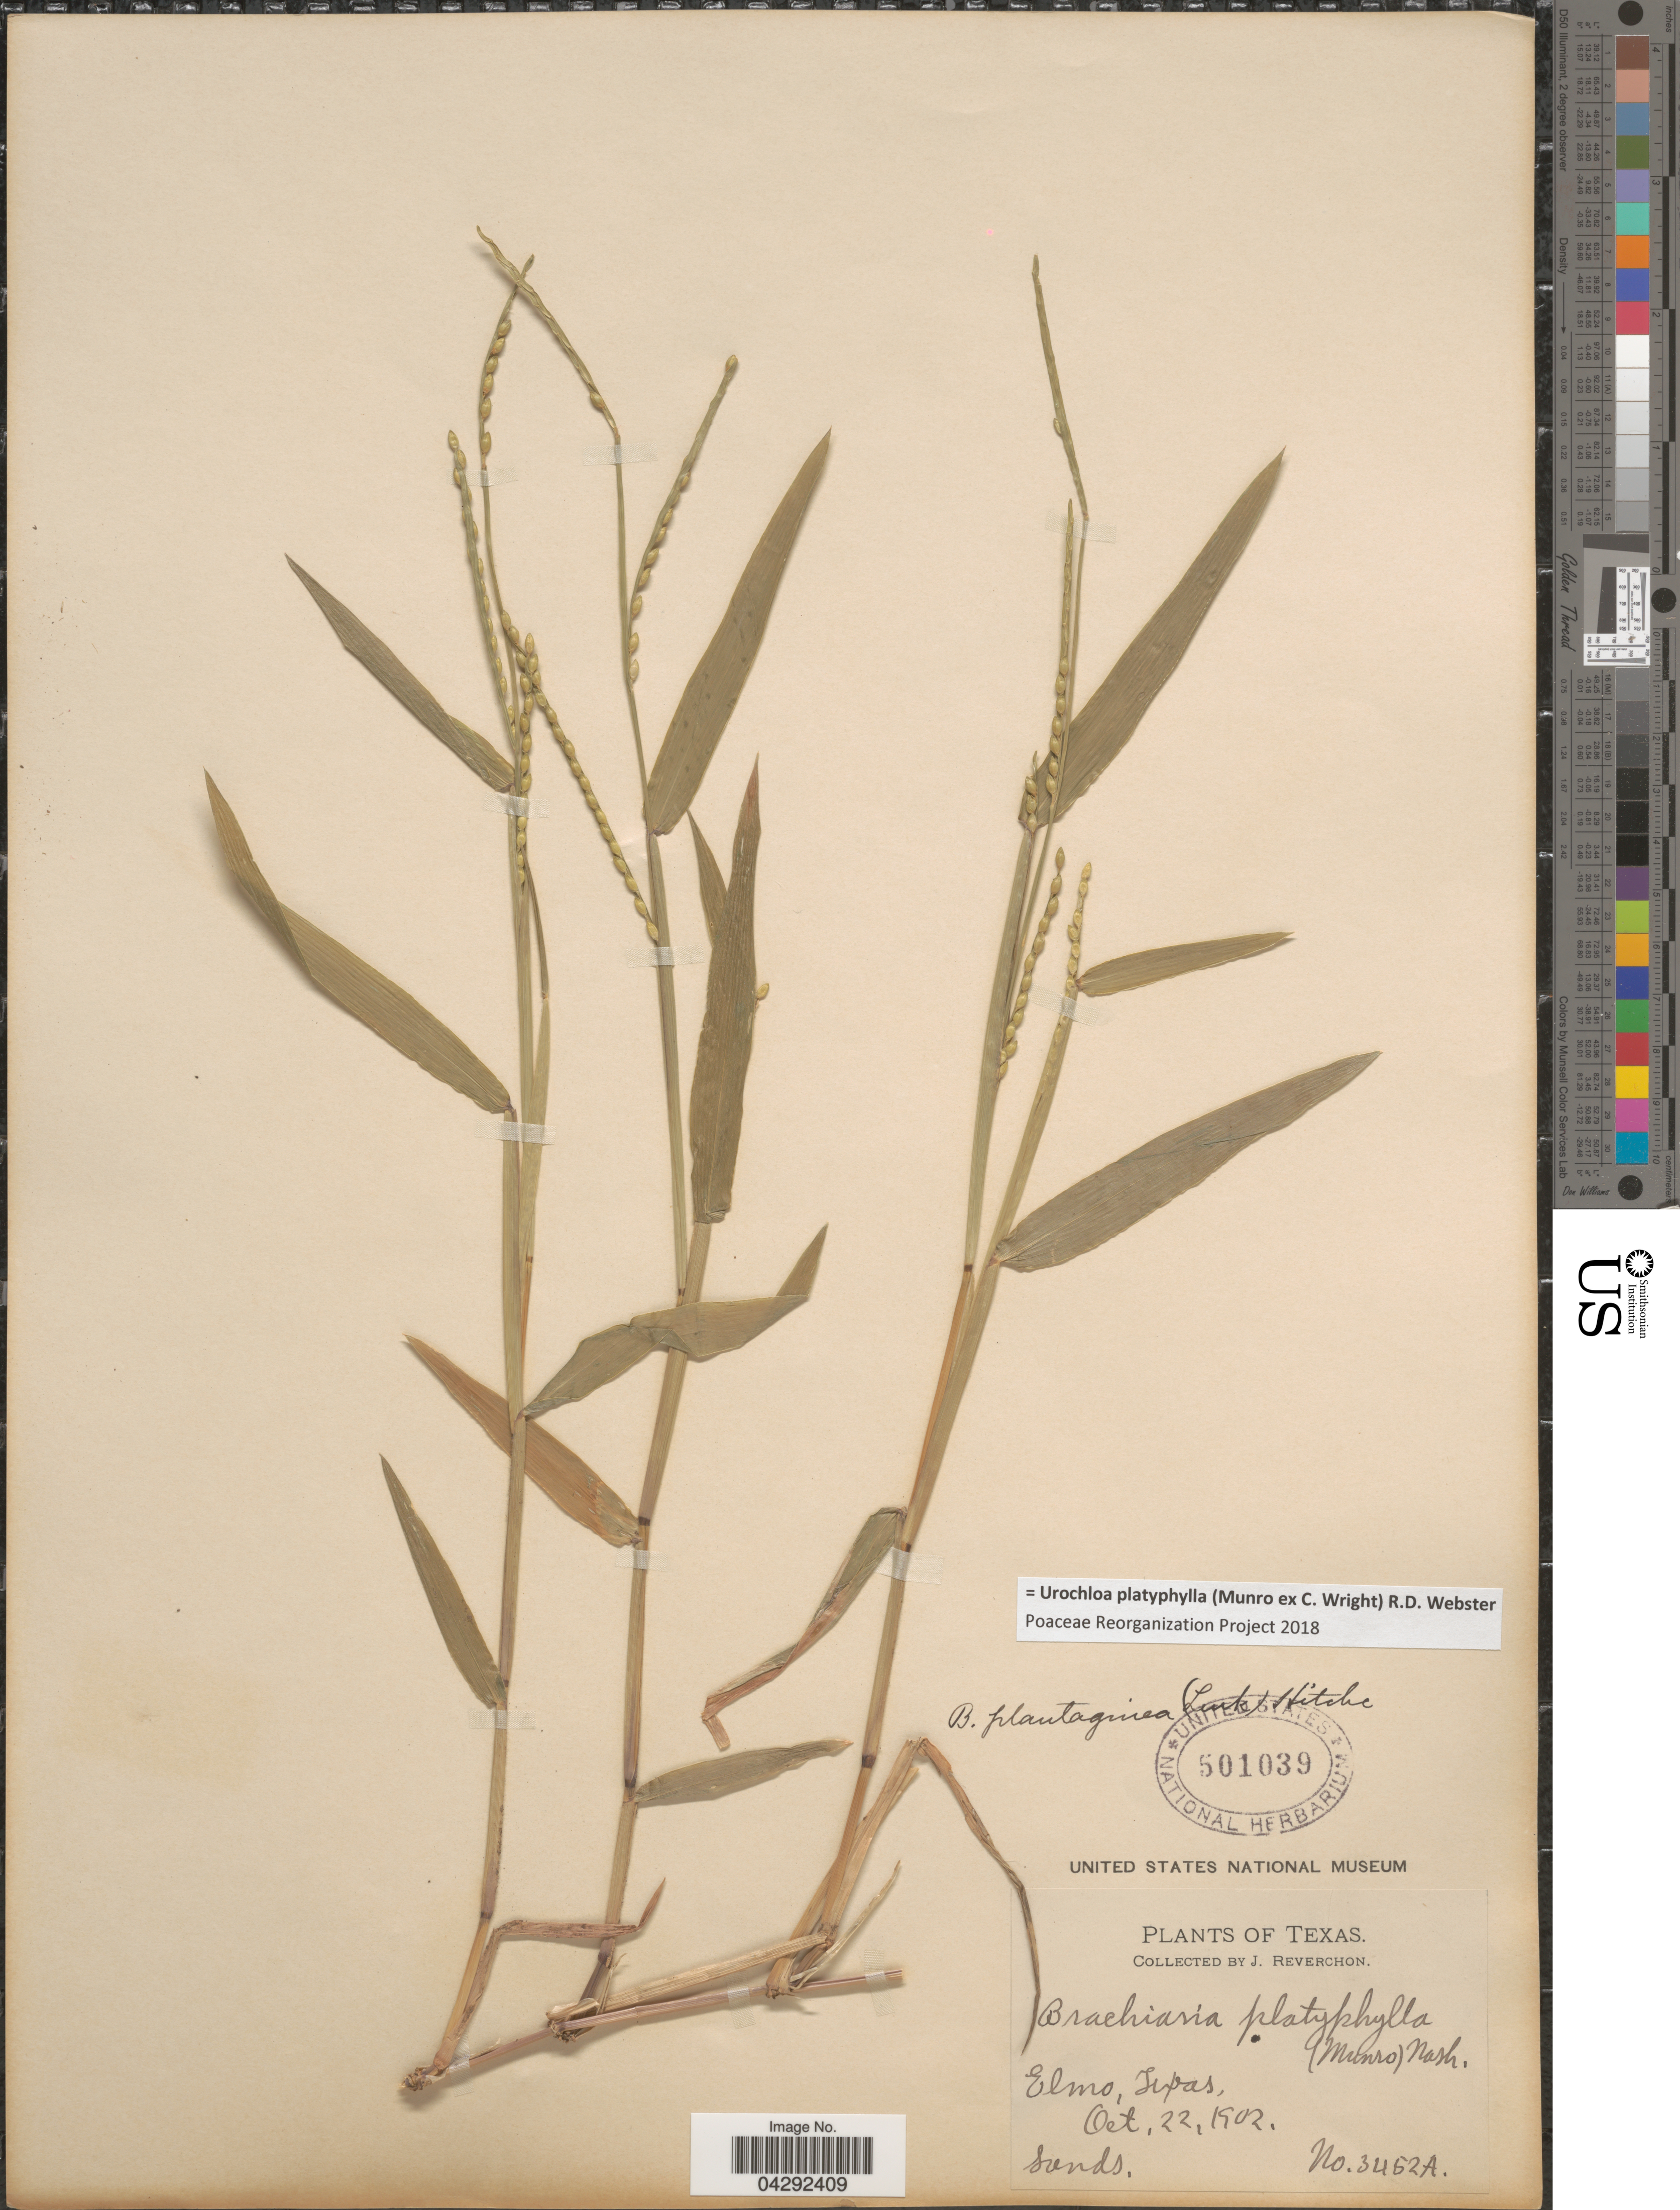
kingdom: Plantae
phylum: Tracheophyta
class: Liliopsida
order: Poales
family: Poaceae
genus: Urochloa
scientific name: Urochloa platyphylla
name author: (Munro ex C. Wright) R.D. Webster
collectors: J. Reverchon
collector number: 3452A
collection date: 1902-10-22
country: United States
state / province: Texas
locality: Elmo.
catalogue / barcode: US 501039